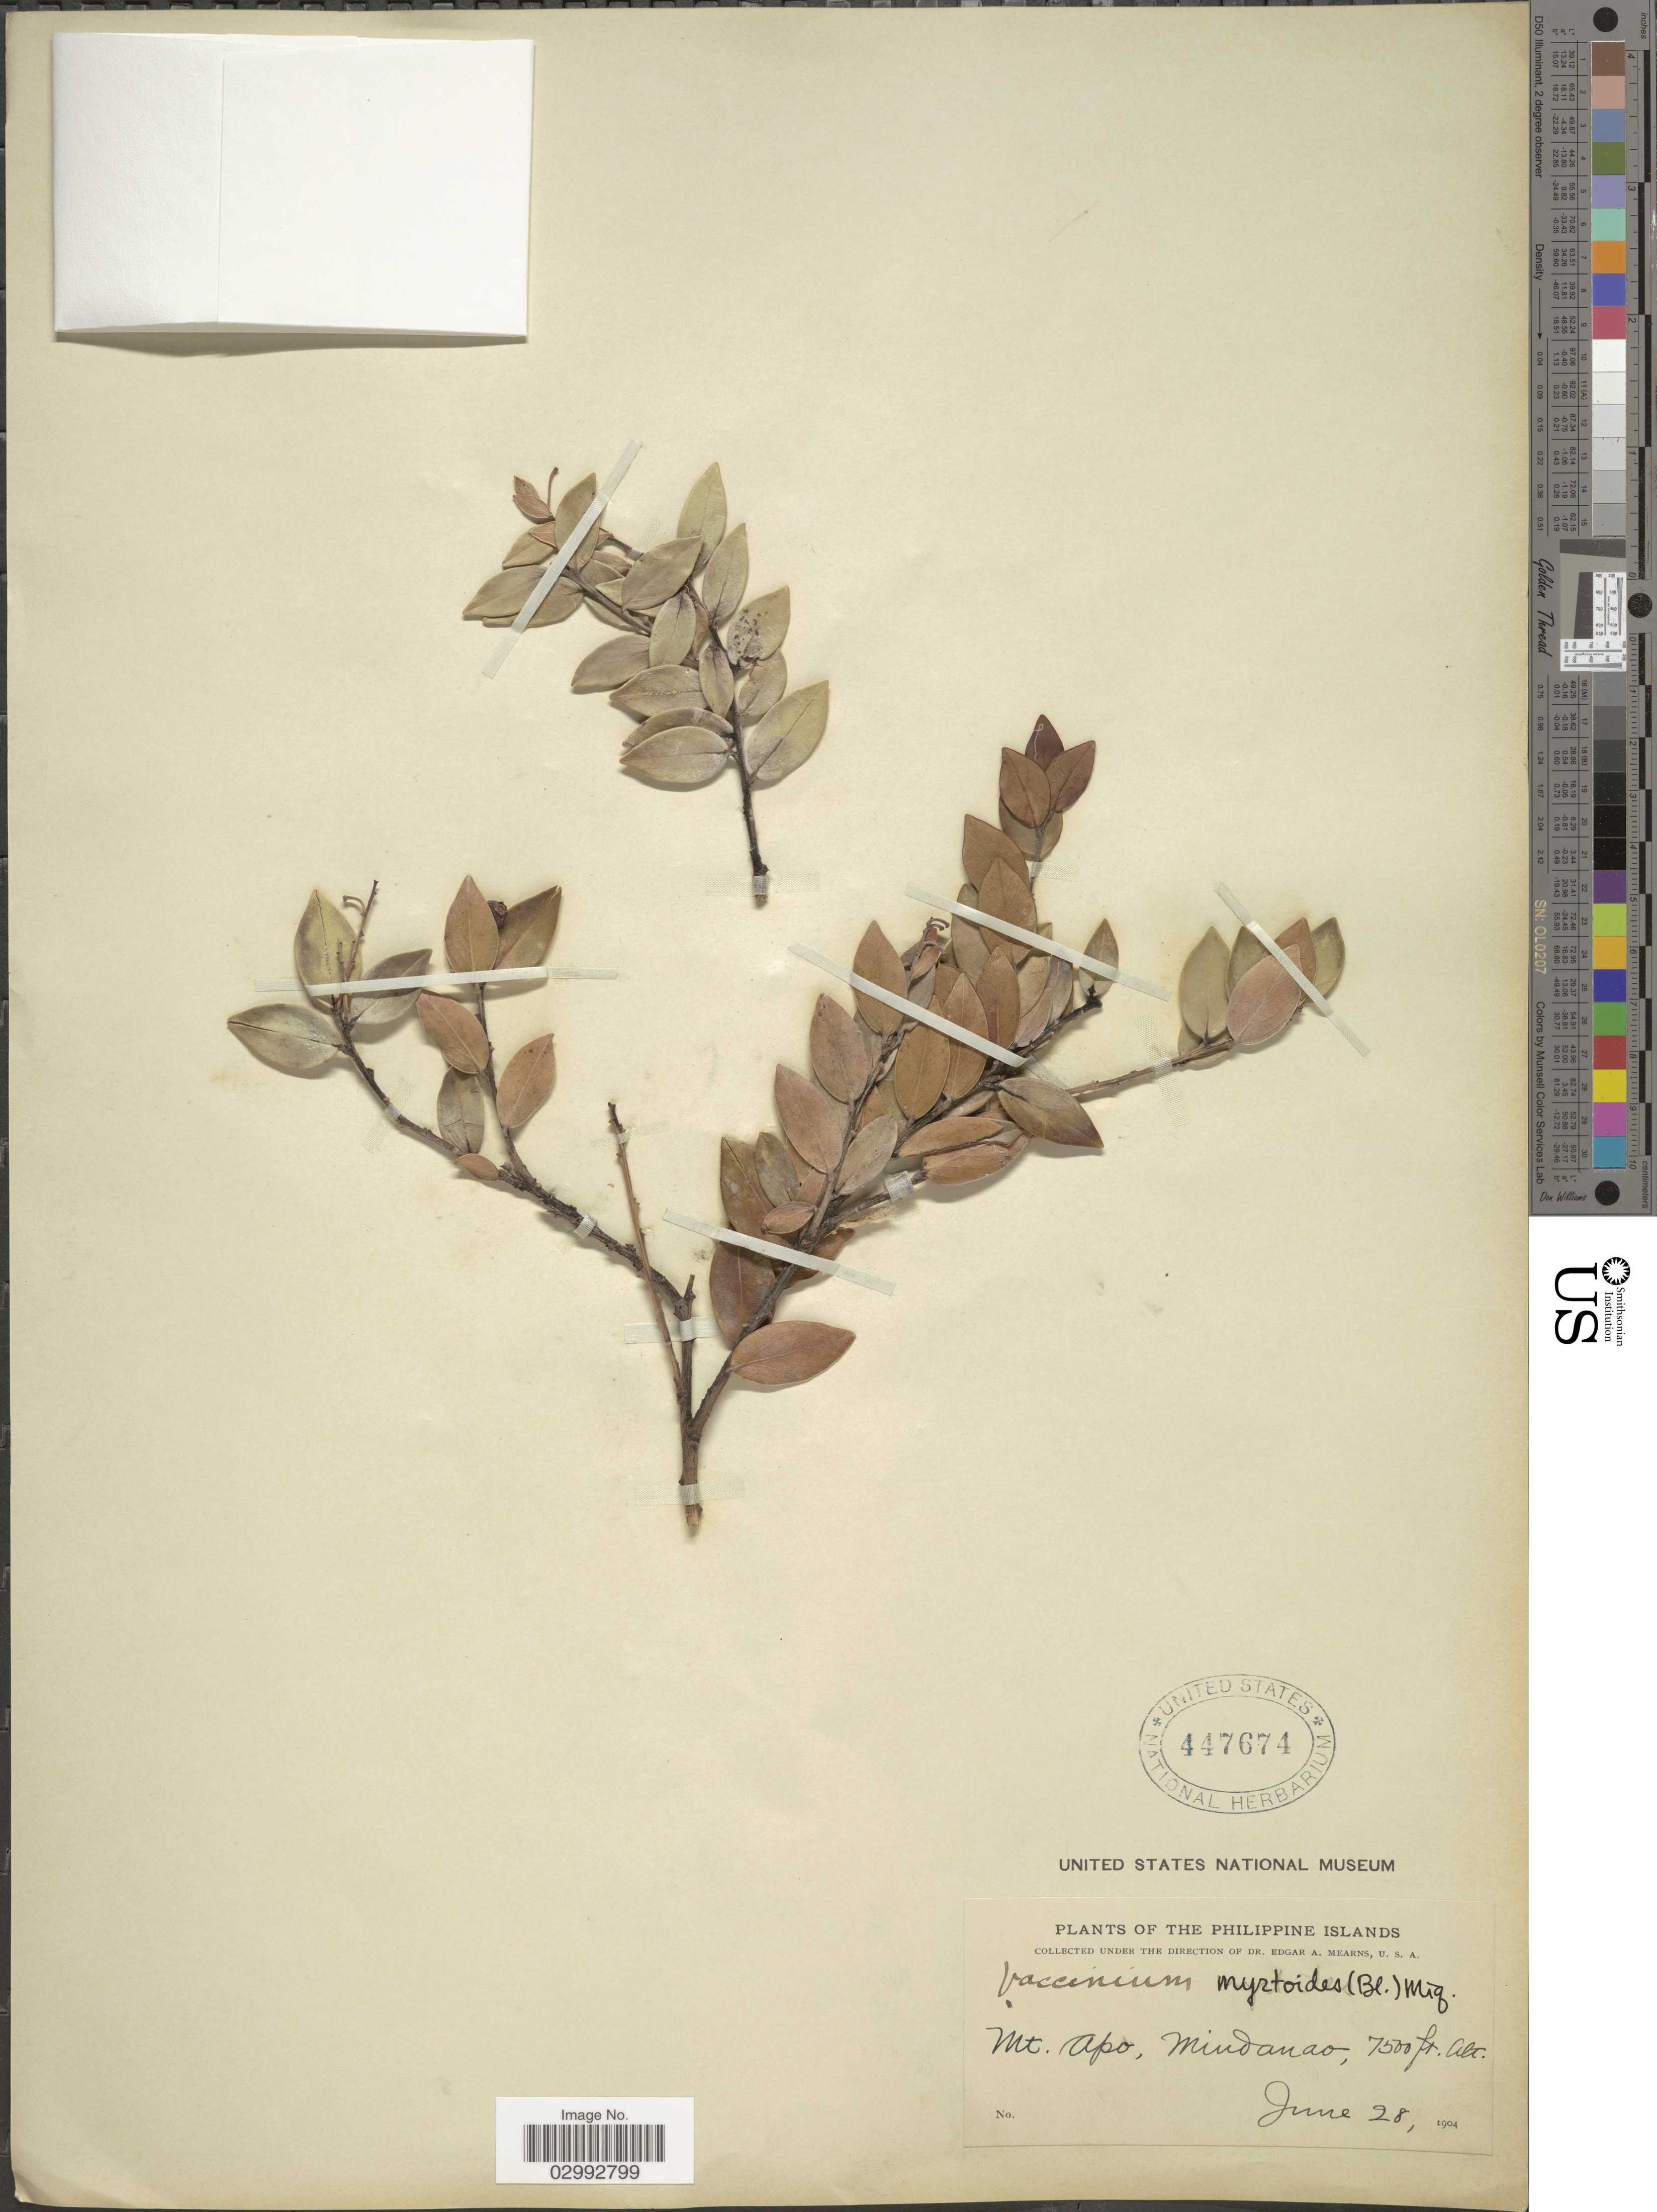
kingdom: Plantae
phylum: Tracheophyta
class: Magnoliopsida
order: Ericales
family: Ericaceae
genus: Vaccinium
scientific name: Vaccinium myrtoides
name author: Miq.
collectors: E. A. Mearns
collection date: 1904-06-28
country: Philippines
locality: Mt. Apo, Mindanao.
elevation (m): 2286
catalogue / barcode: US 447674